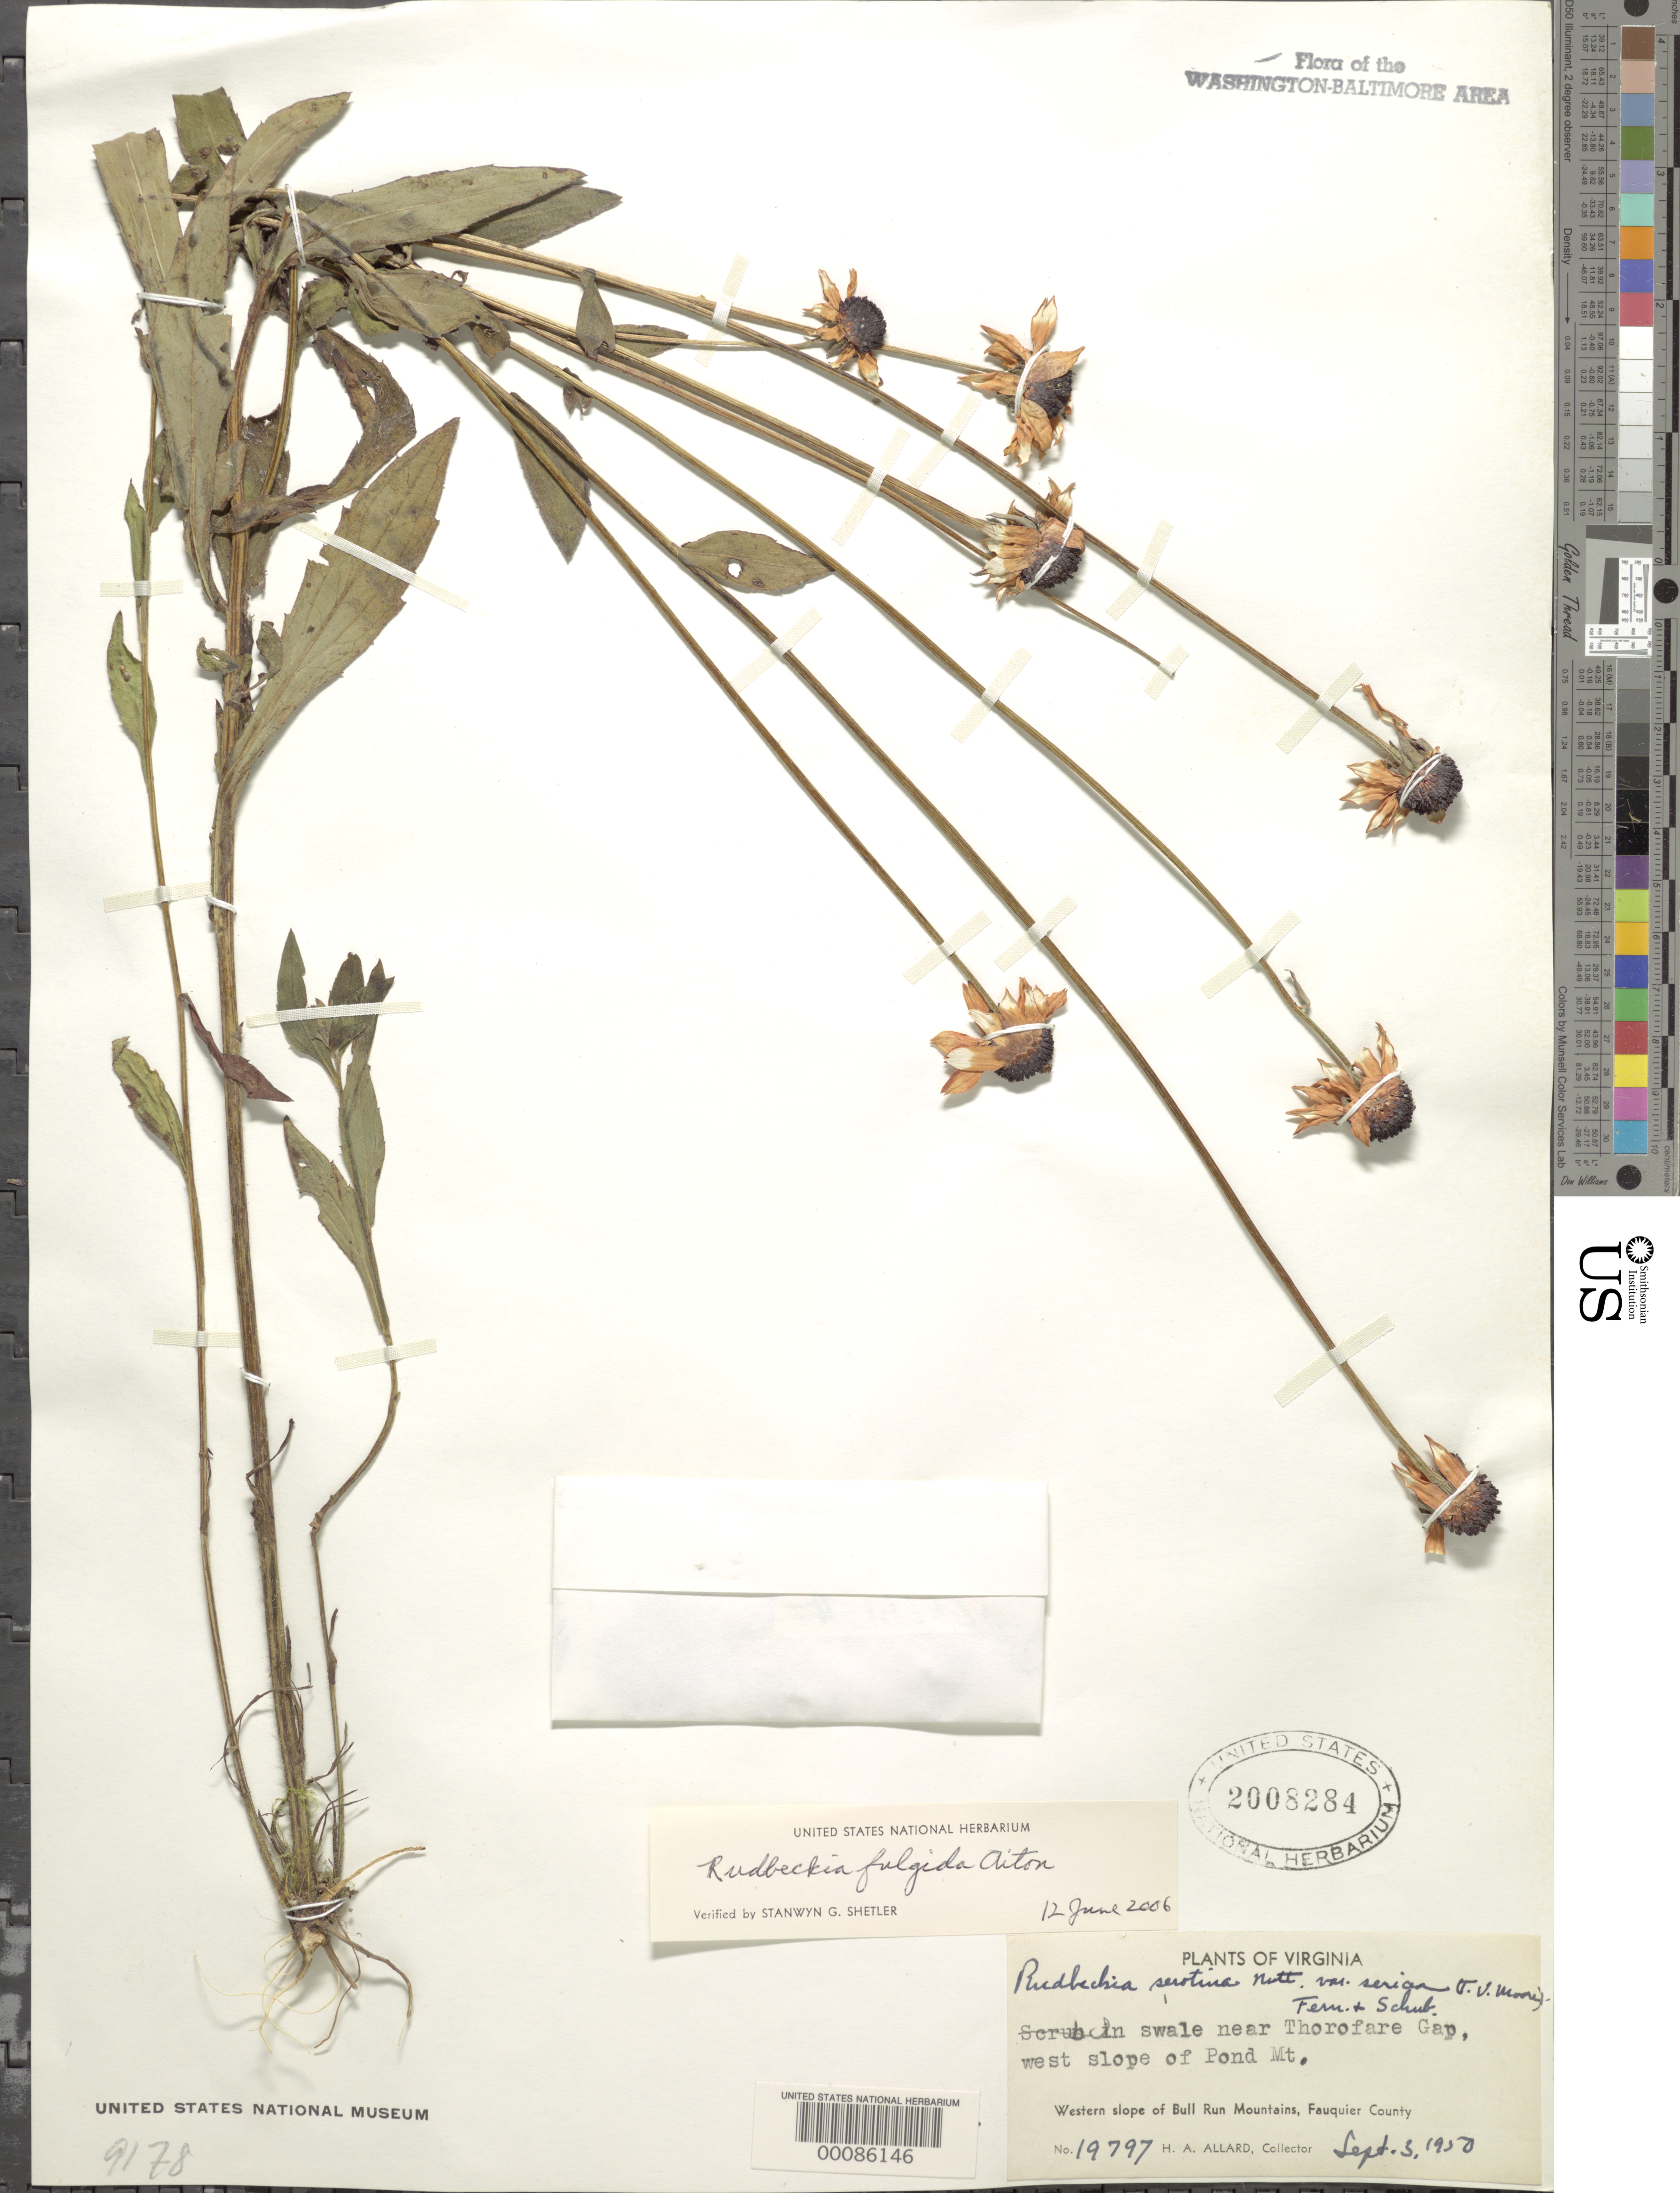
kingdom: Plantae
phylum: Tracheophyta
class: Magnoliopsida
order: Asterales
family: Asteraceae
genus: Rudbeckia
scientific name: Rudbeckia fulgida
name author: Aiton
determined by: Shetler, Stanwyn G., (US), NMNH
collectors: H. A. Allard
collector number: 19797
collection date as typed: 03 Sep 1950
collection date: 1950-09-03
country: United States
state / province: Virginia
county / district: Fauquier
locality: Near Thorofare Gap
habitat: Swale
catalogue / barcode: US 2008284